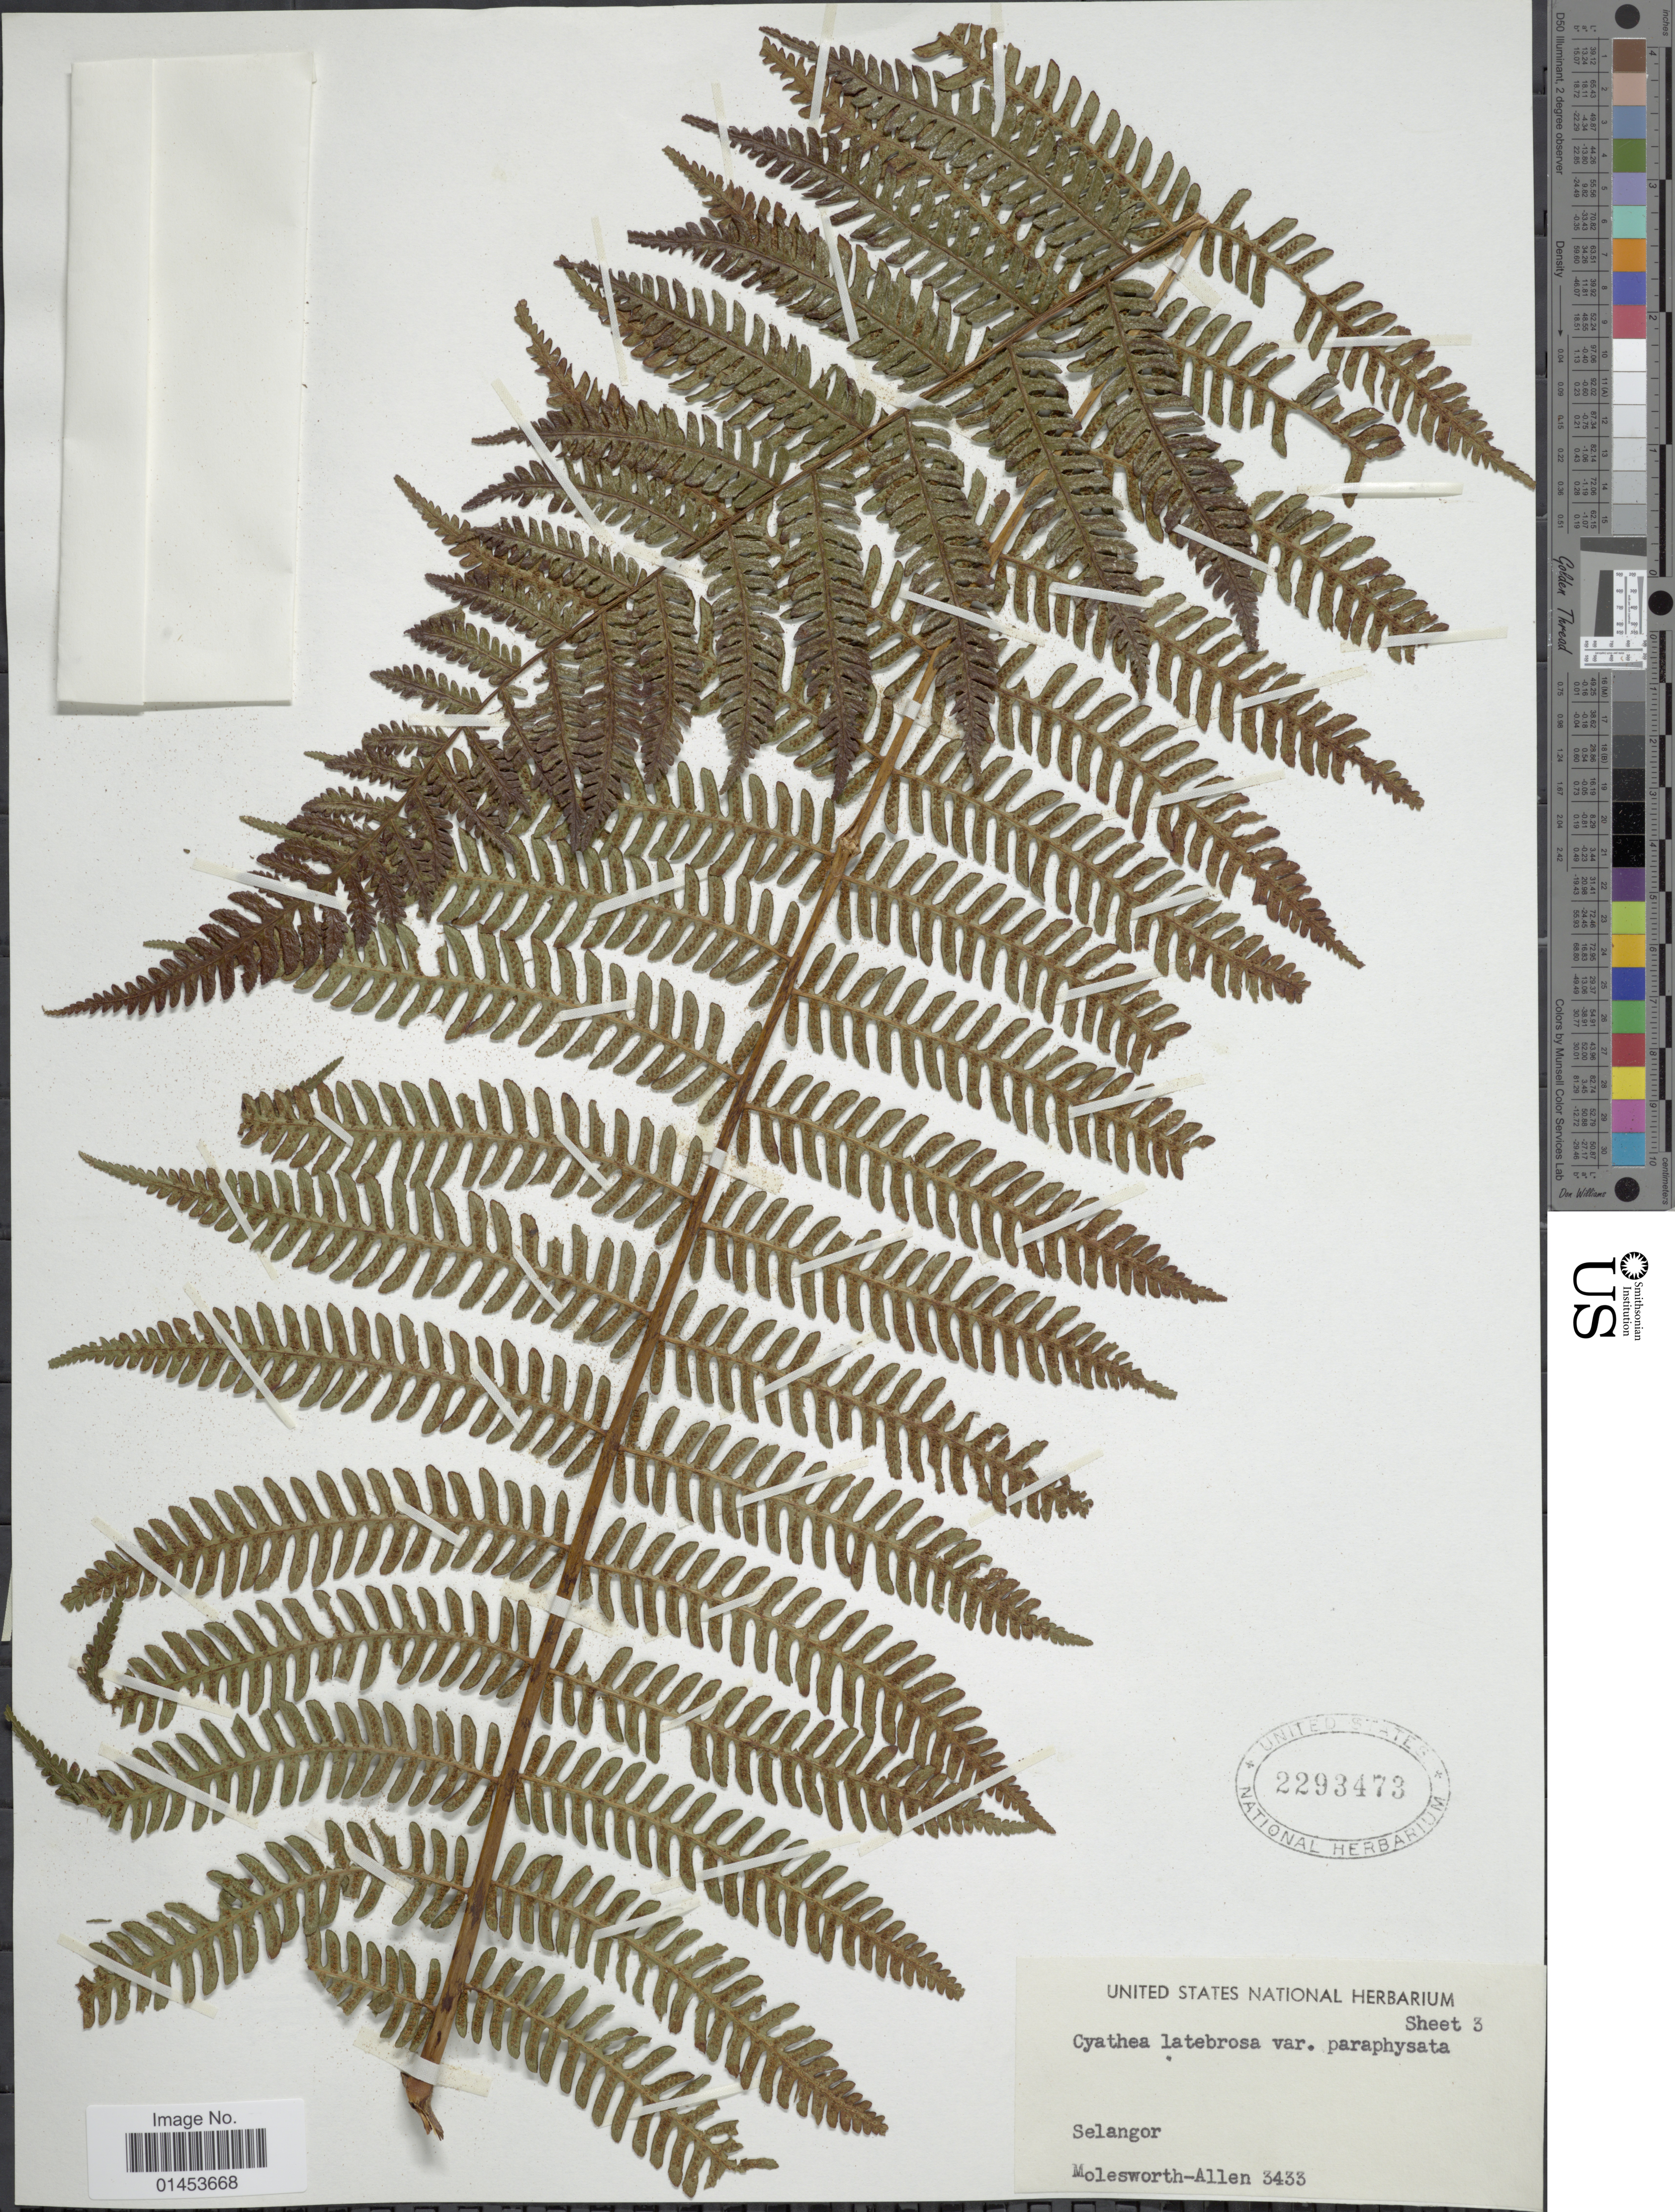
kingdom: Plantae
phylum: Tracheophyta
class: Polypodiopsida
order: Cyatheales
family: Cyatheaceae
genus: Cyathea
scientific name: Cyathea latebrosa var. paraphysata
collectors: B. E. G. Molesworth-Allen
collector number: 3433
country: Malaysia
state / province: Selangor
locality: Selangor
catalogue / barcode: US 2293473